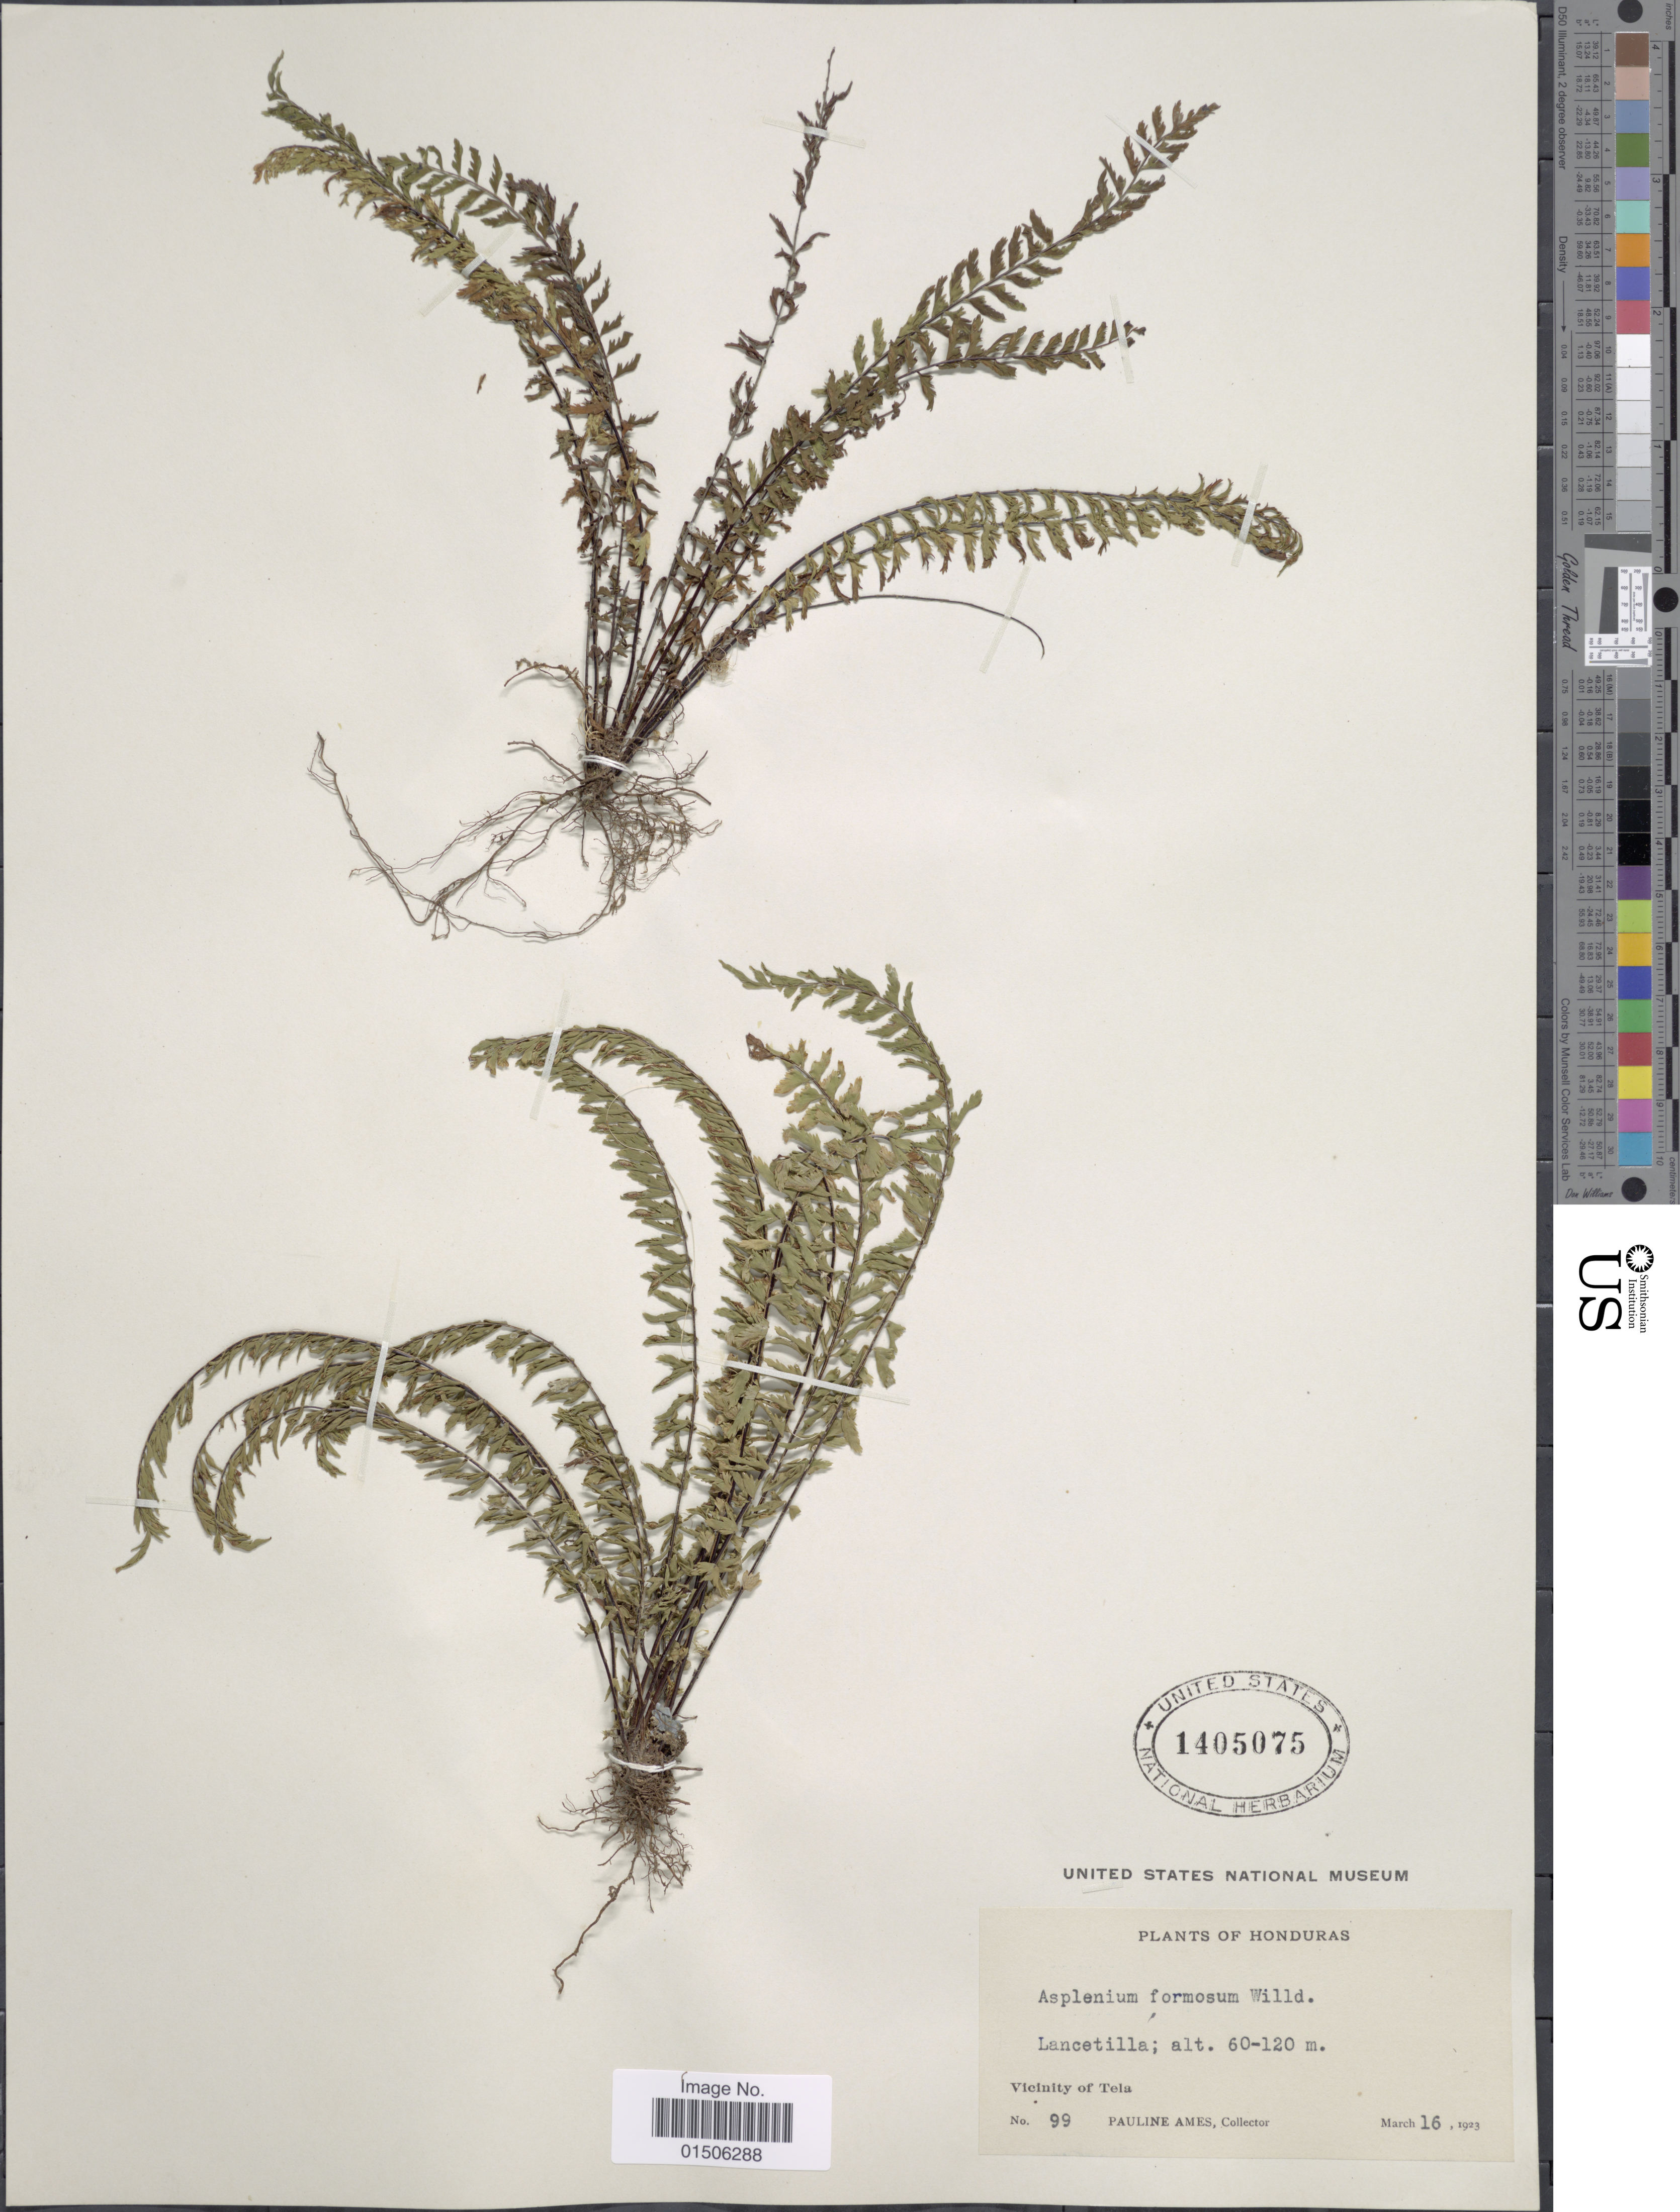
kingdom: Plantae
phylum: Tracheophyta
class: Polypodiopsida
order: Polypodiales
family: Aspleniaceae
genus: Asplenium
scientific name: Asplenium formosum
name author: Willd.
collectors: P. Ames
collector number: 99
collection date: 1923-03-16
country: Honduras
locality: Lancetilla, Vicinity of Tela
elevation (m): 60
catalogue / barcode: US 1405075